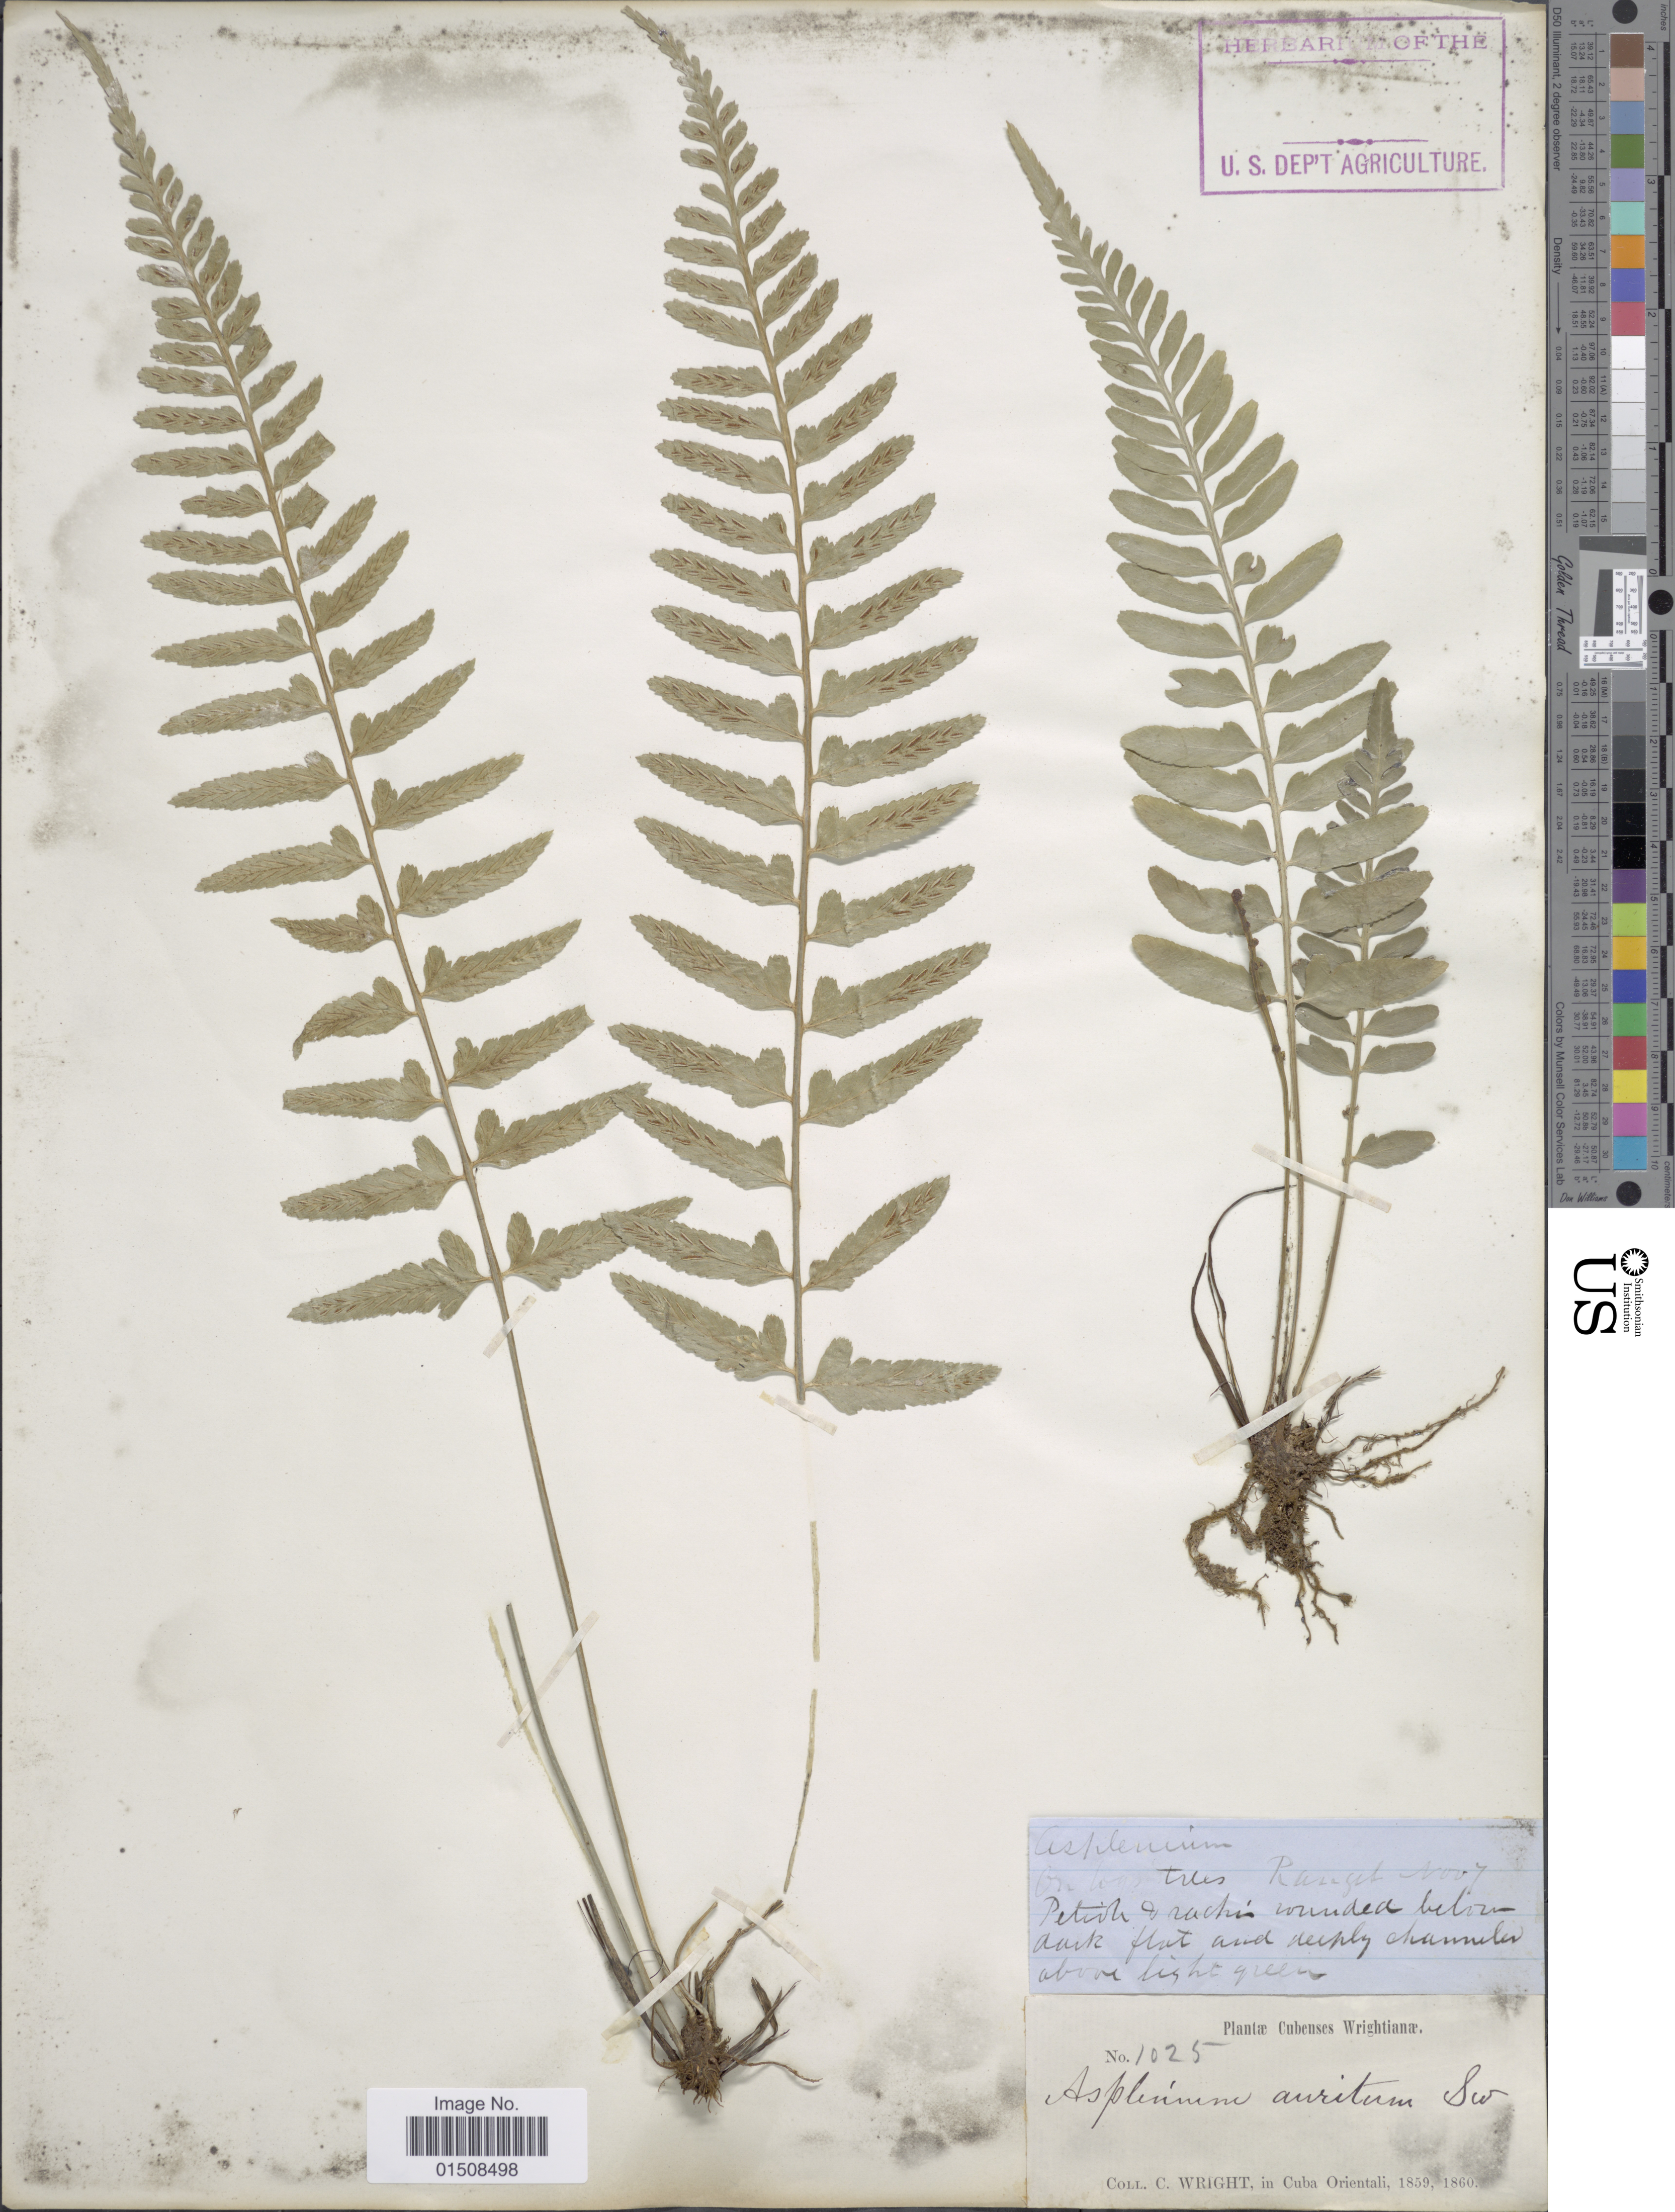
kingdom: Plantae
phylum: Tracheophyta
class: Polypodiopsida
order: Polypodiales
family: Aspleniaceae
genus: Asplenium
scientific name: Asplenium auritum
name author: Sw.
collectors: C. Wright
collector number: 1025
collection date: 1859/1860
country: Cuba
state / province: Oriente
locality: Cubenses Wrightianae. In Cuba Orientali.